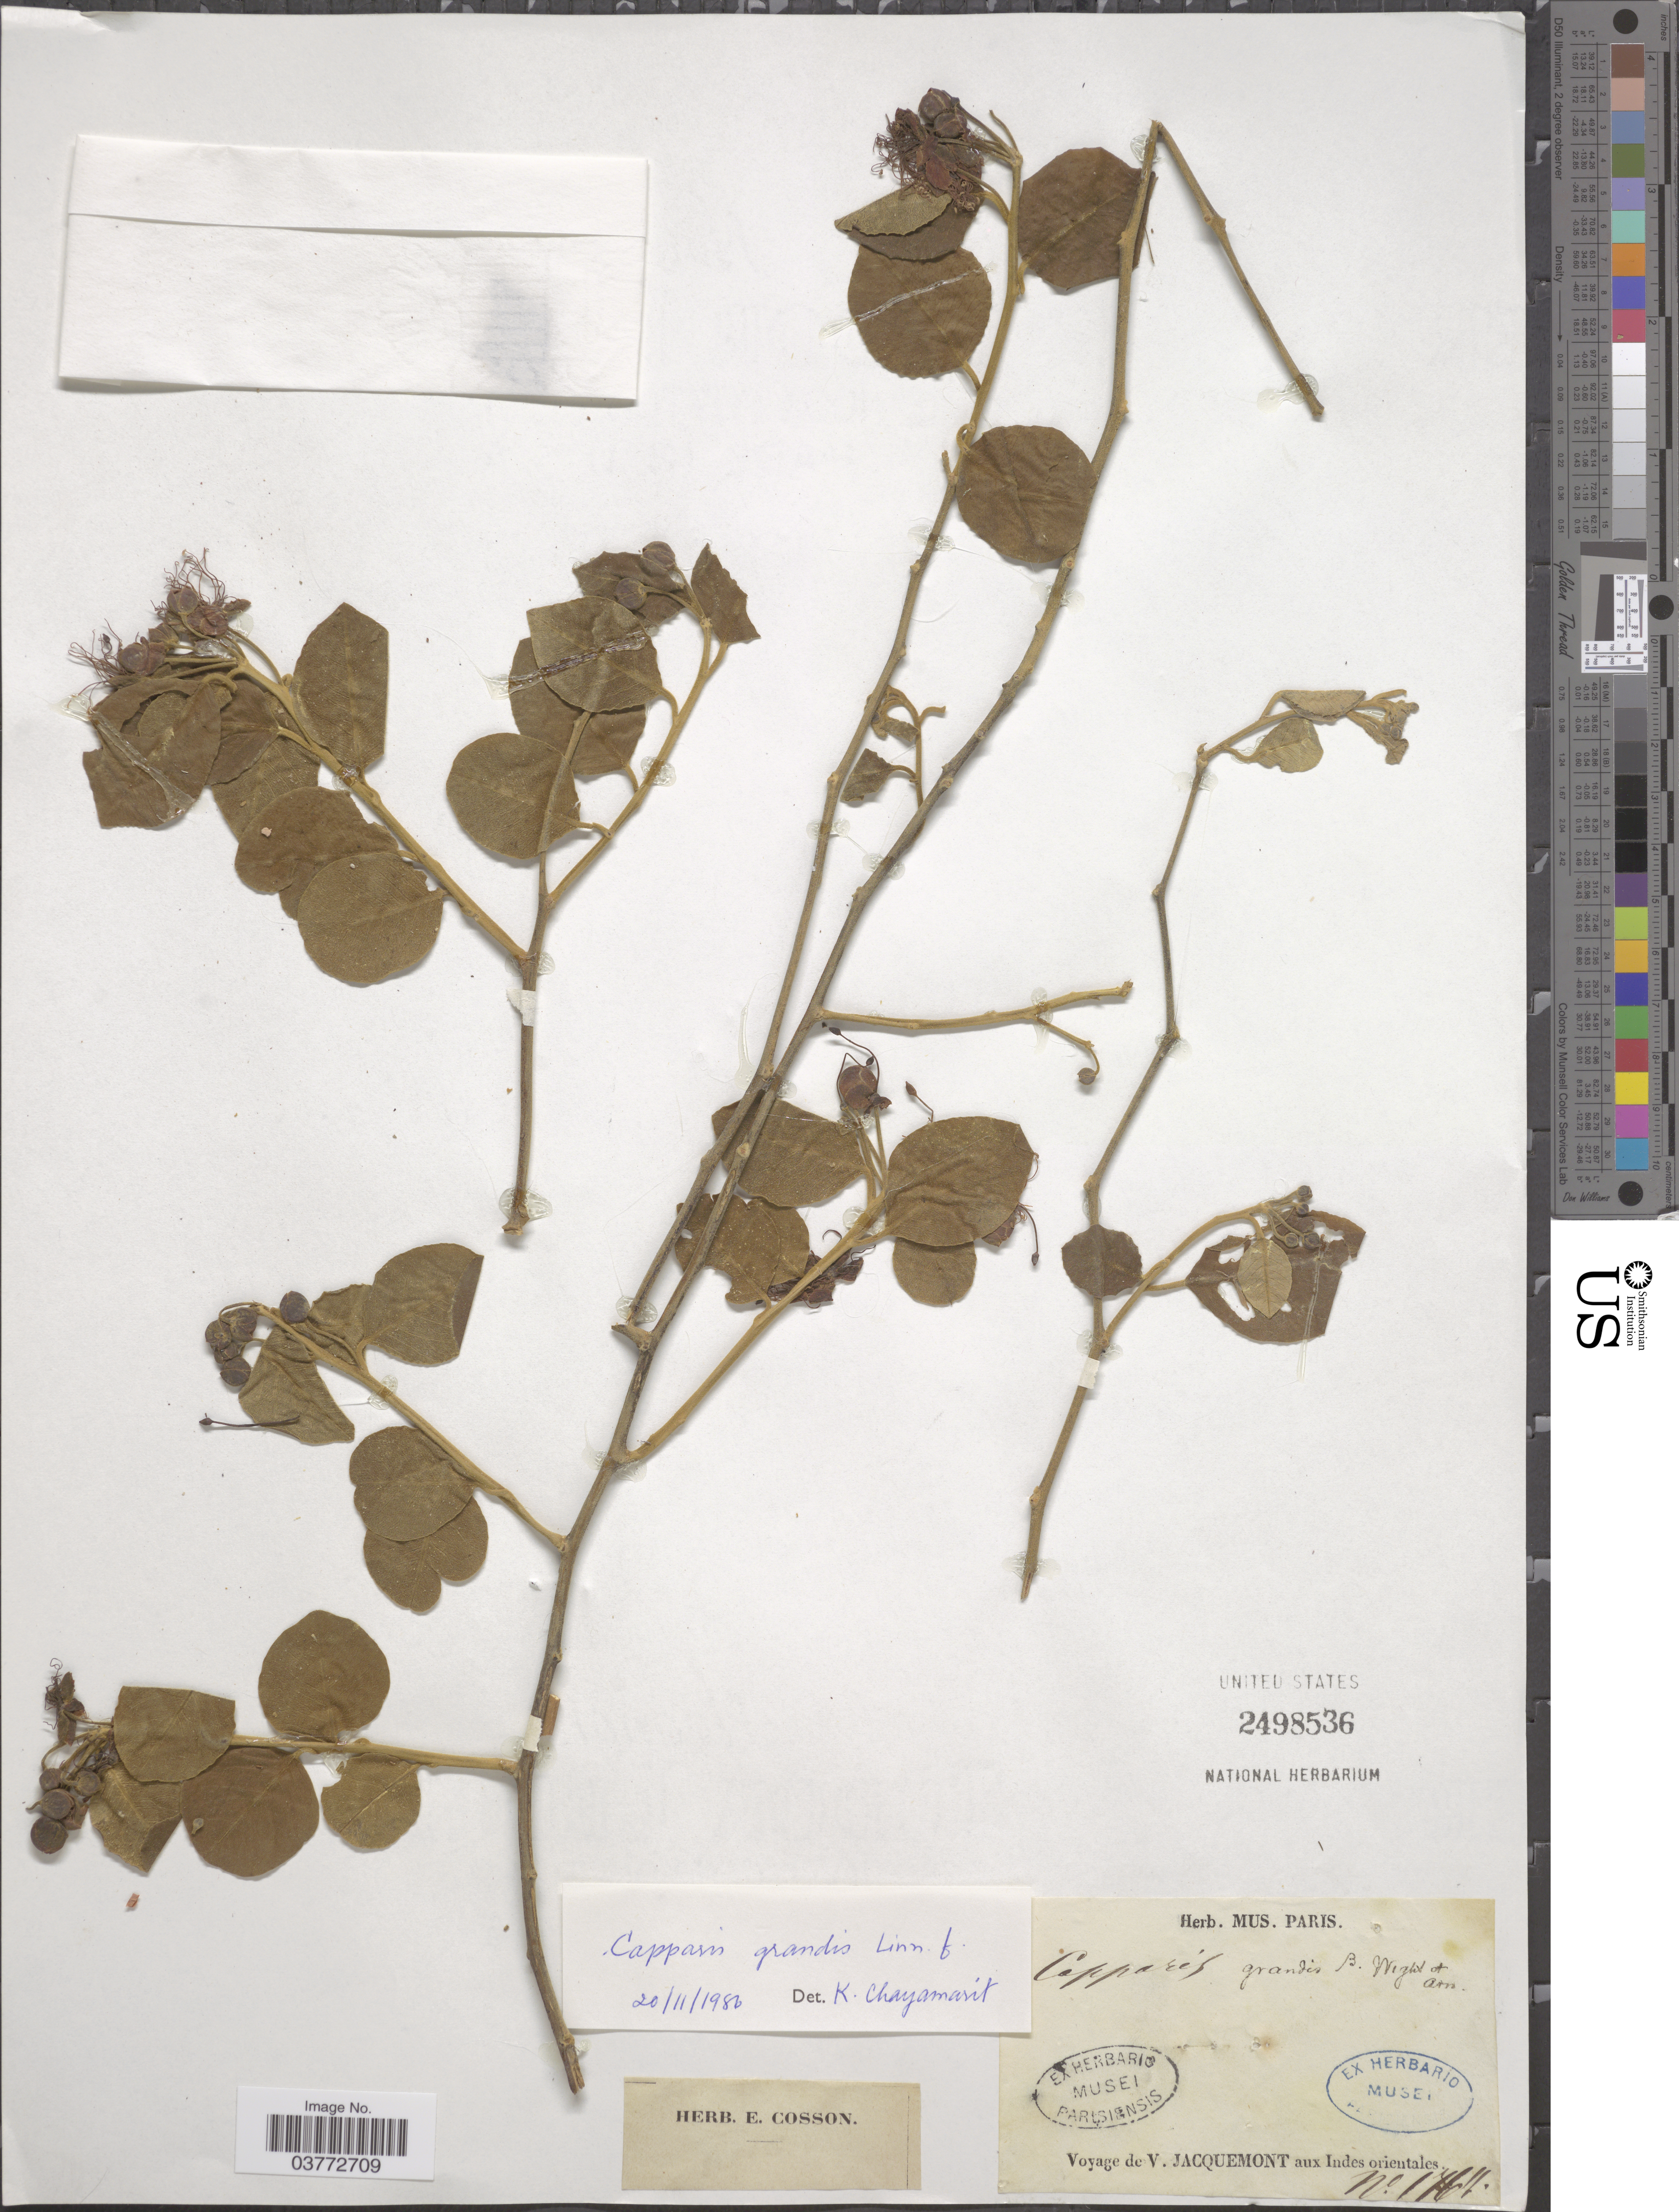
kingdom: Plantae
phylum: Tracheophyta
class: Magnoliopsida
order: Brassicales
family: Capparaceae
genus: Capparis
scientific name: Capparis grandis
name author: L. f.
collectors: V. Jacquemont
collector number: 1764*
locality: Aux Indes orientales.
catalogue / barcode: US 2498536